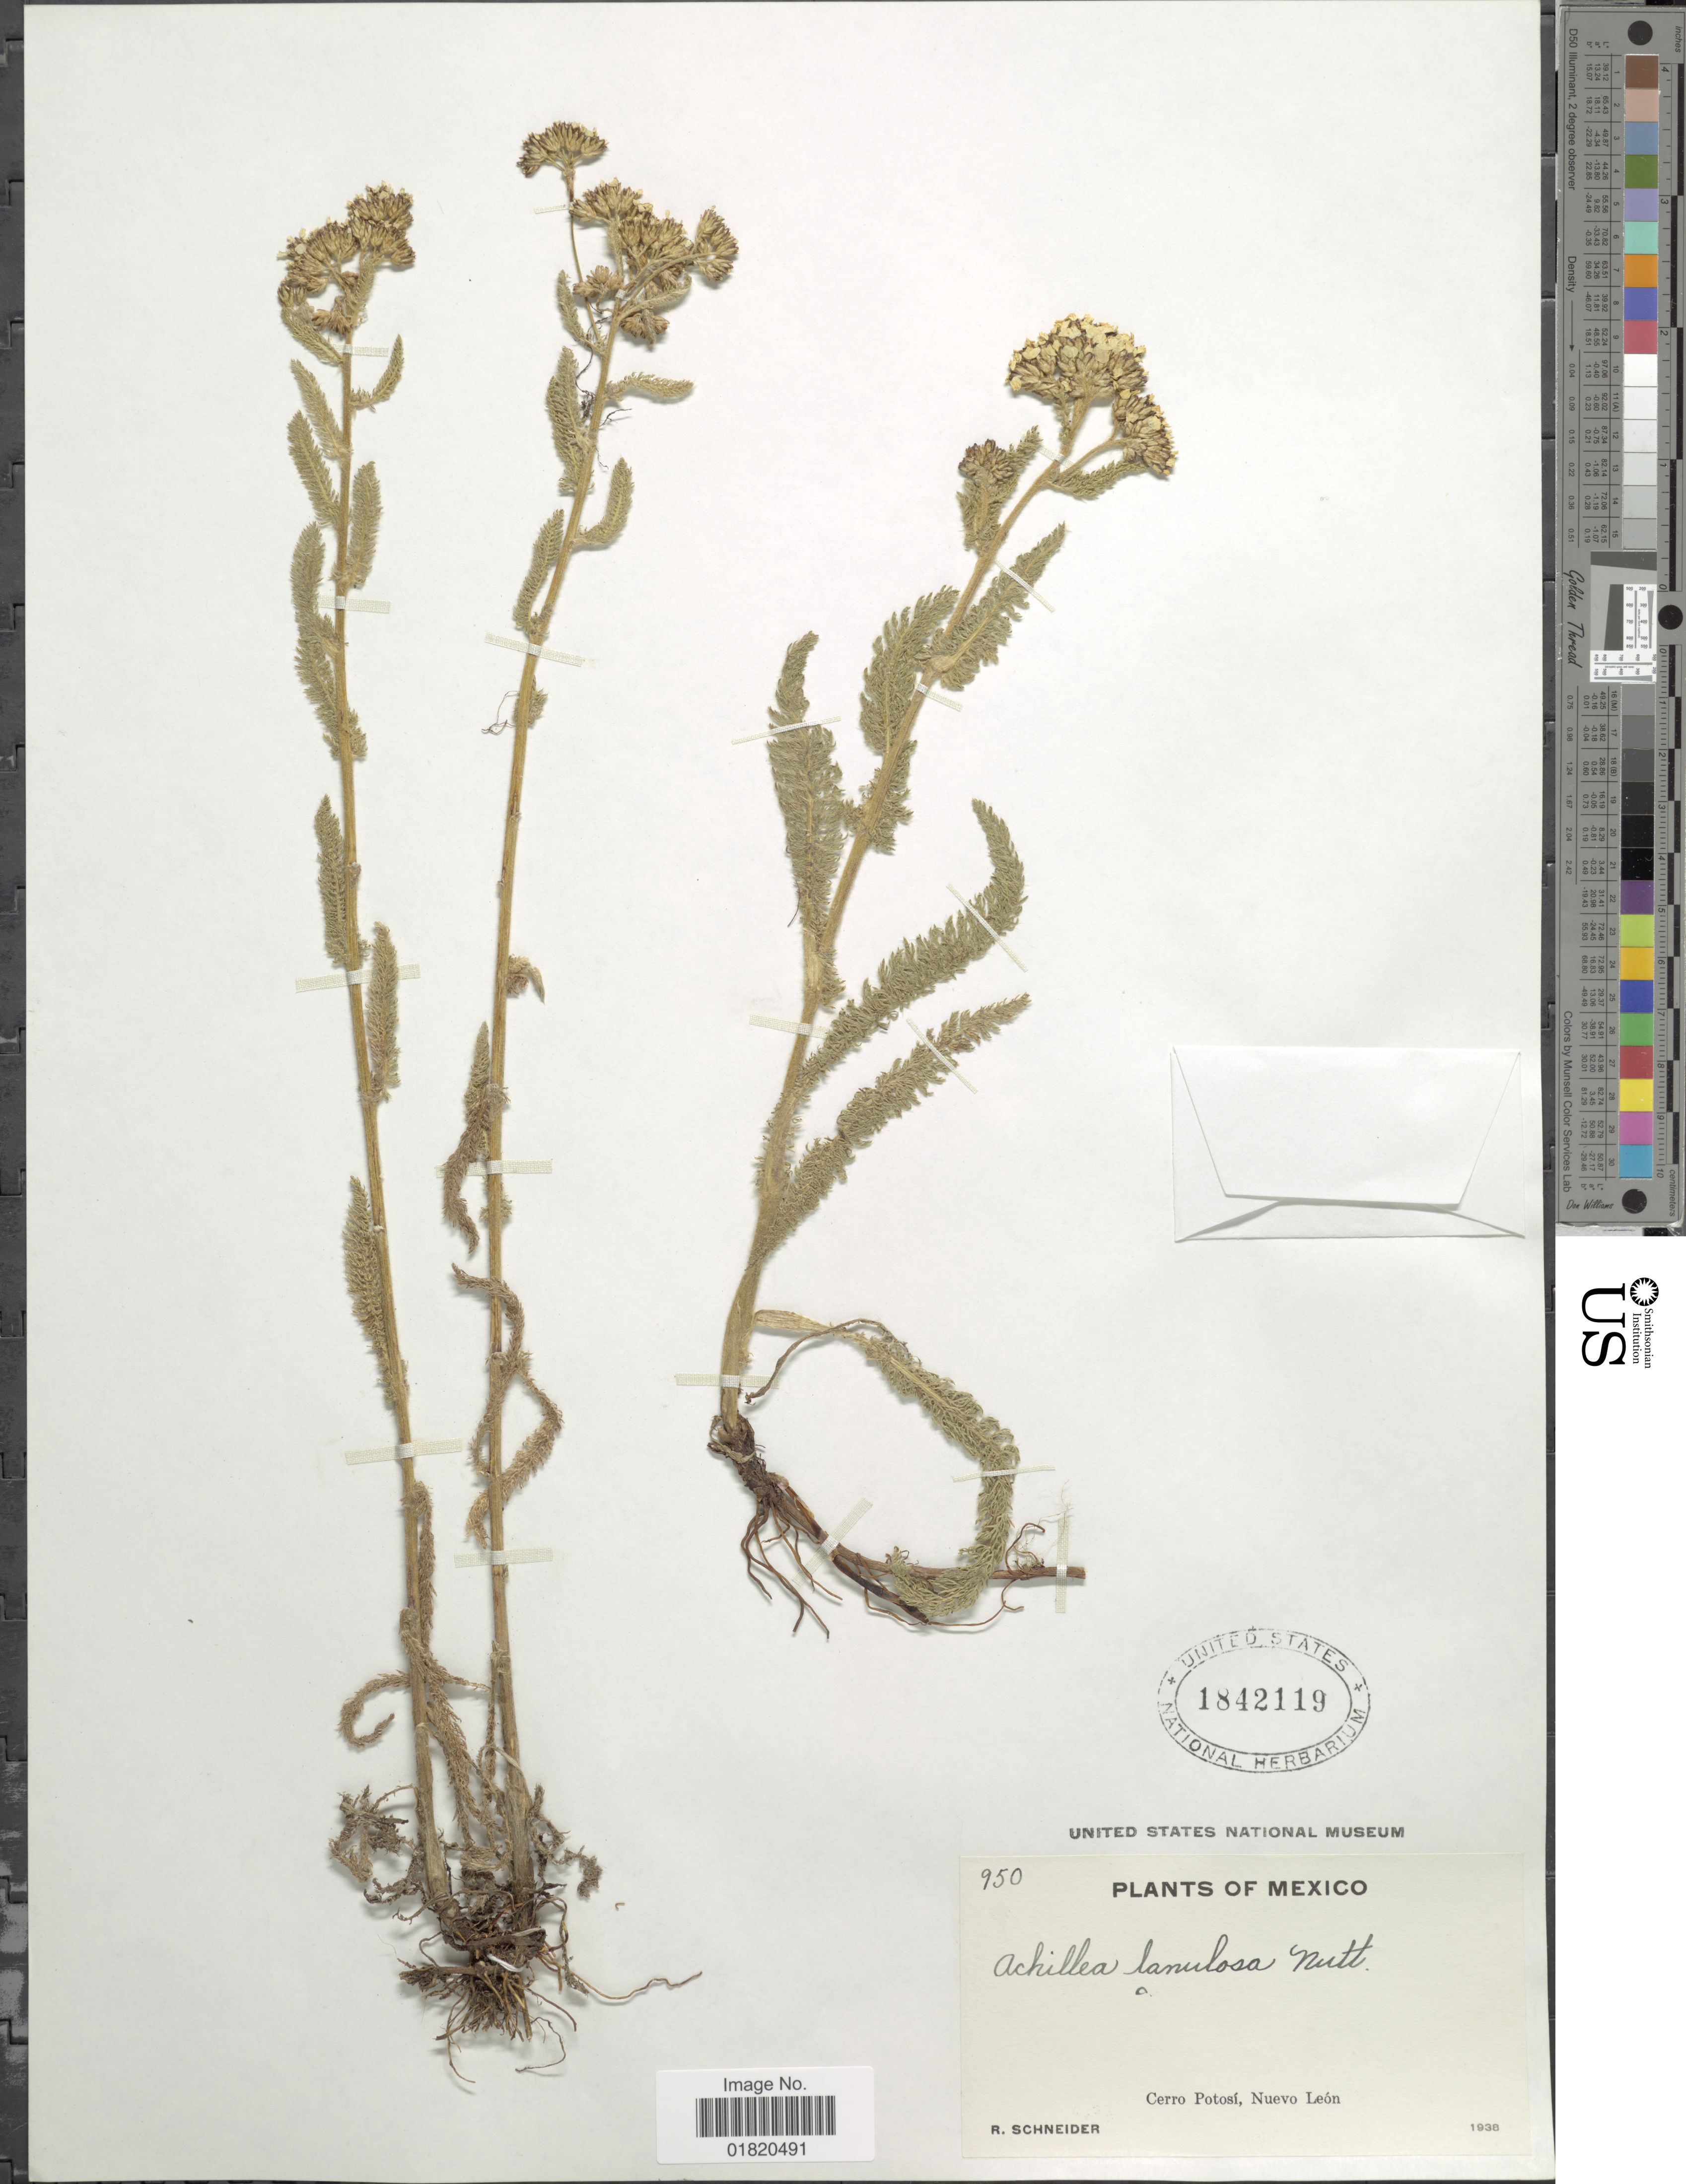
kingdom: Plantae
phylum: Tracheophyta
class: Magnoliopsida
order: Asterales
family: Asteraceae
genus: Achillea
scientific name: Achillea lanulosa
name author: Nutt.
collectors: R. Schneider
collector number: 950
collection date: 1938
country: Mexico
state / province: Nuevo León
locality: Cerro Potosí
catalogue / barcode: US 1842119